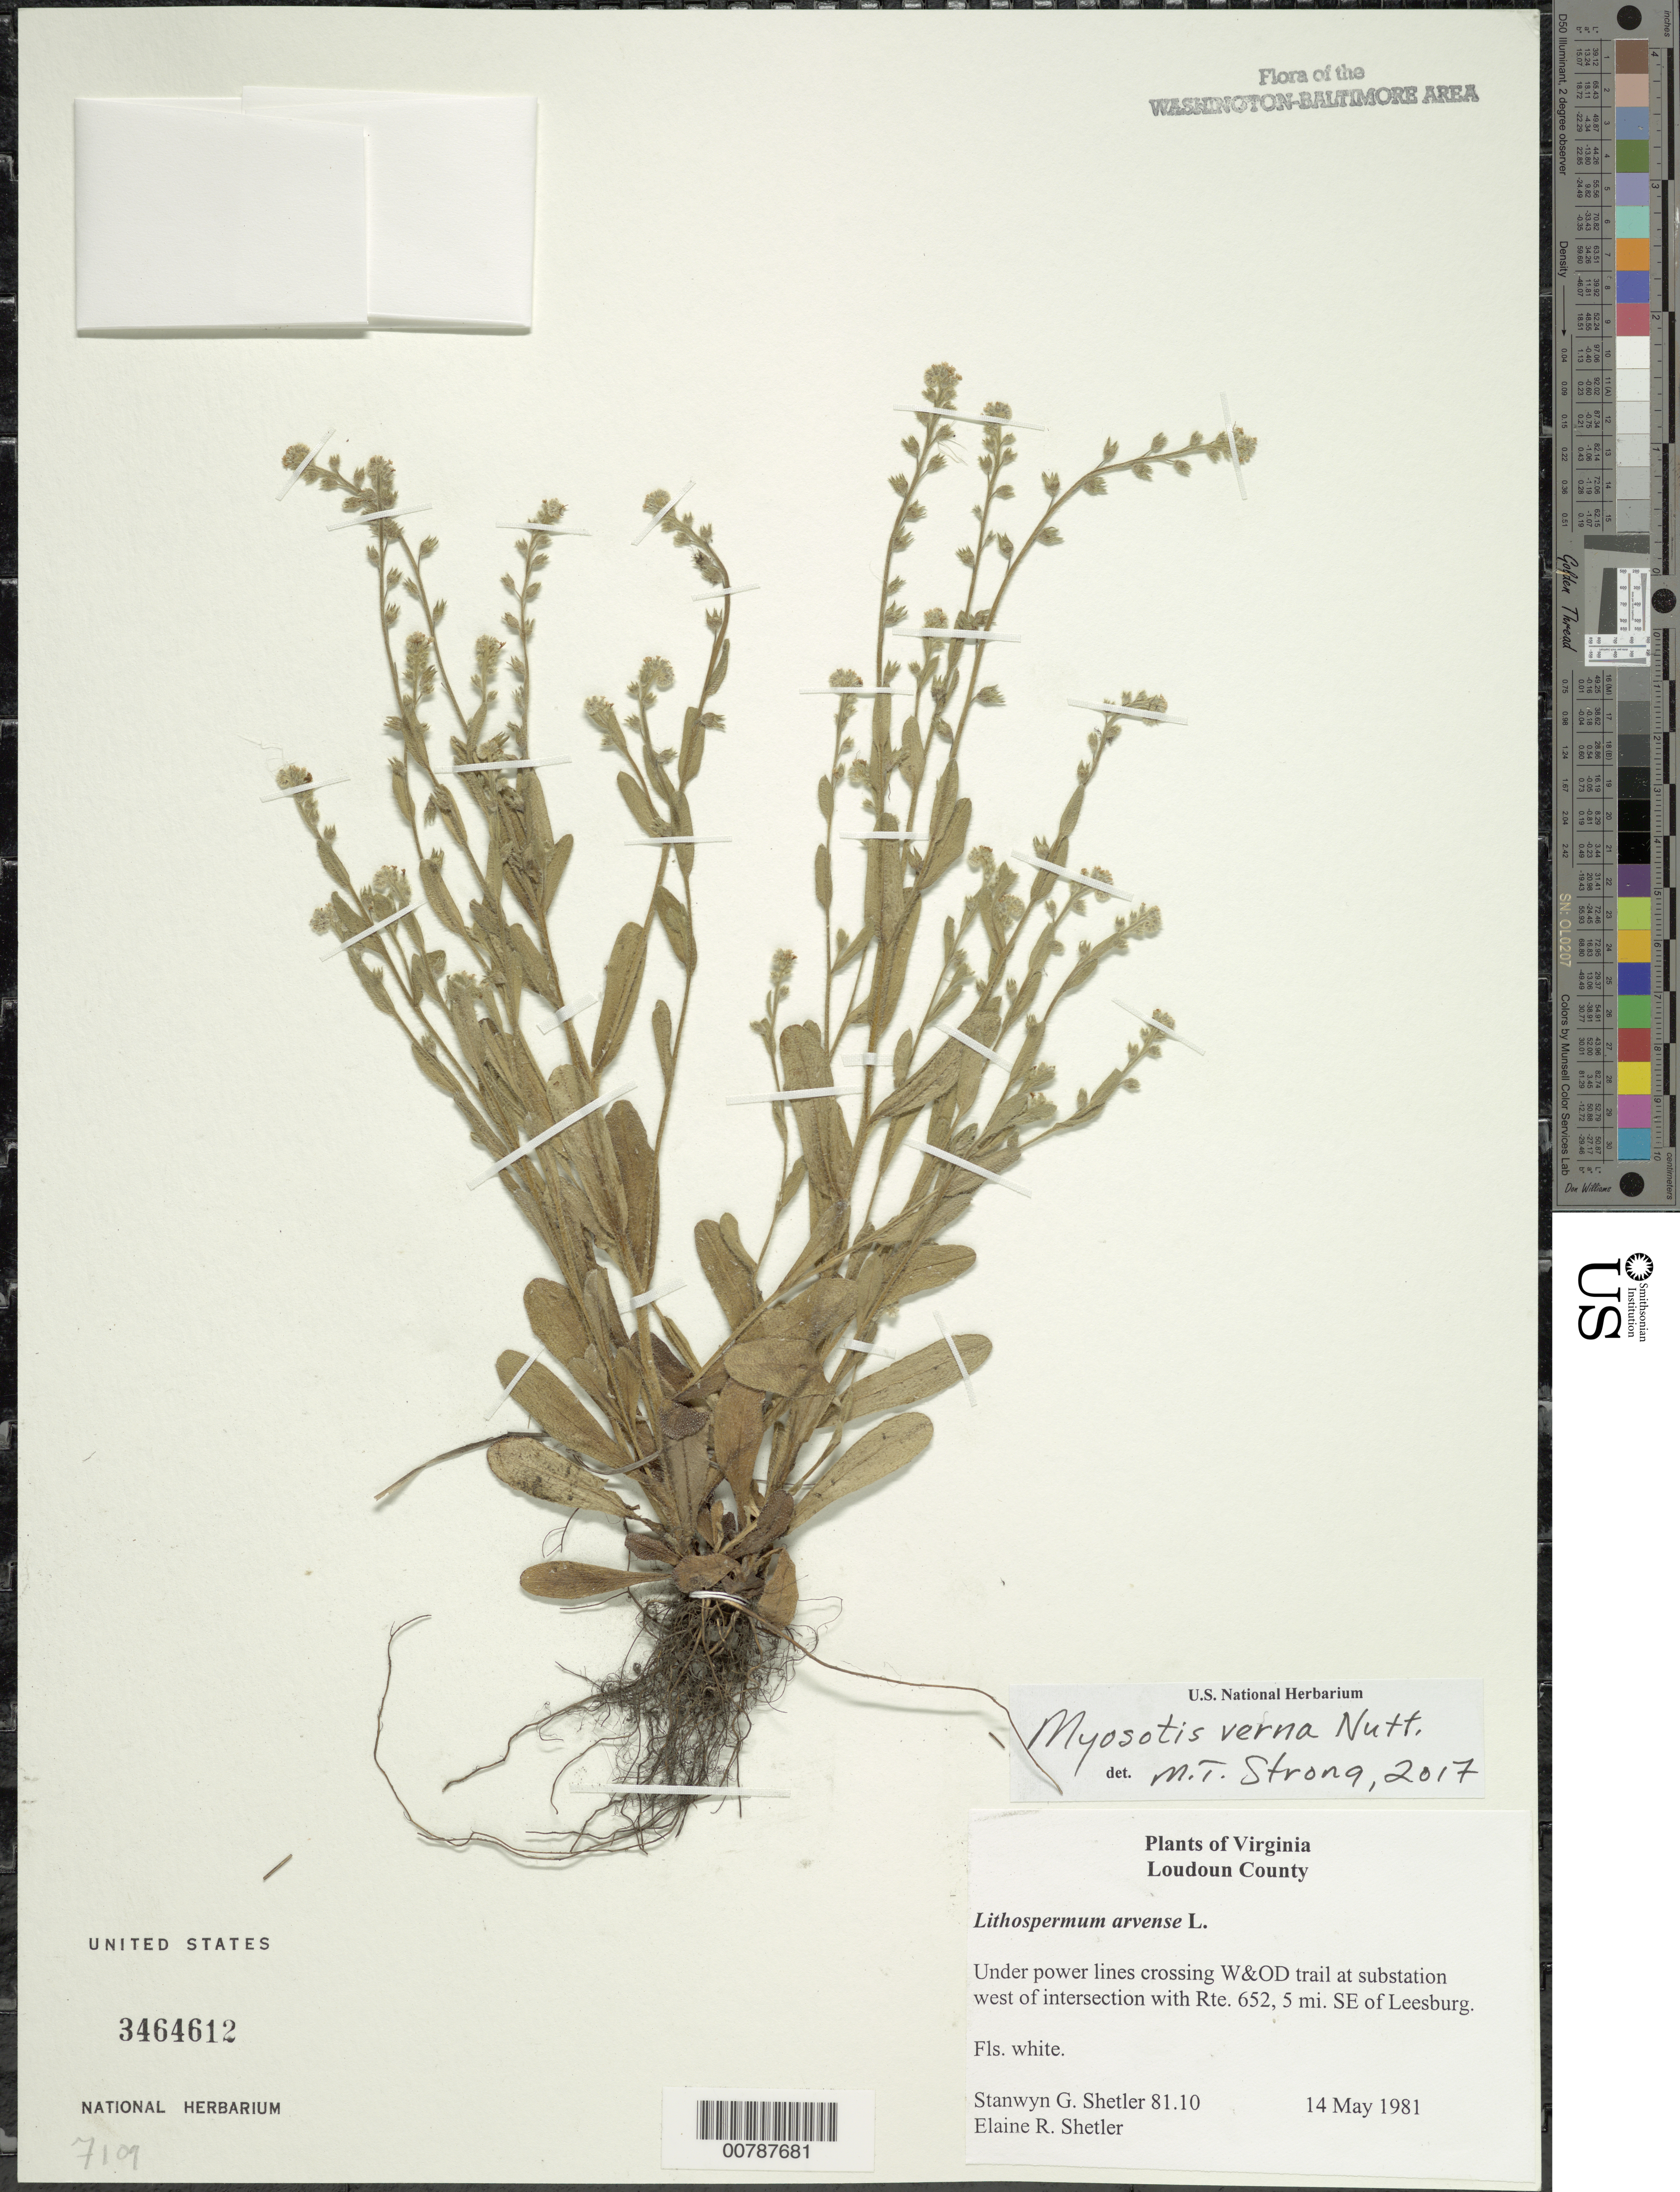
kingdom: Plantae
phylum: Tracheophyta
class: Magnoliopsida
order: Boraginales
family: Boraginaceae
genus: Myosotis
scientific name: Myosotis verna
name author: Nutt.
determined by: Strong, M. T., (US), Smithsonian Institution - National Museum of Natural History (UNITED STATES)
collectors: S. Shetler & E. R. Shetler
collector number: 81.9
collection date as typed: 14 May 1981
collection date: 1981-05-14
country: United States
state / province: Virginia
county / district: Loudoun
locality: Under powerlines crossing W&OD trail at substation west of intersection with Rt. 652, 5 mi. SE of Leesburg.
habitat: Under powerlines.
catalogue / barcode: US 3464612